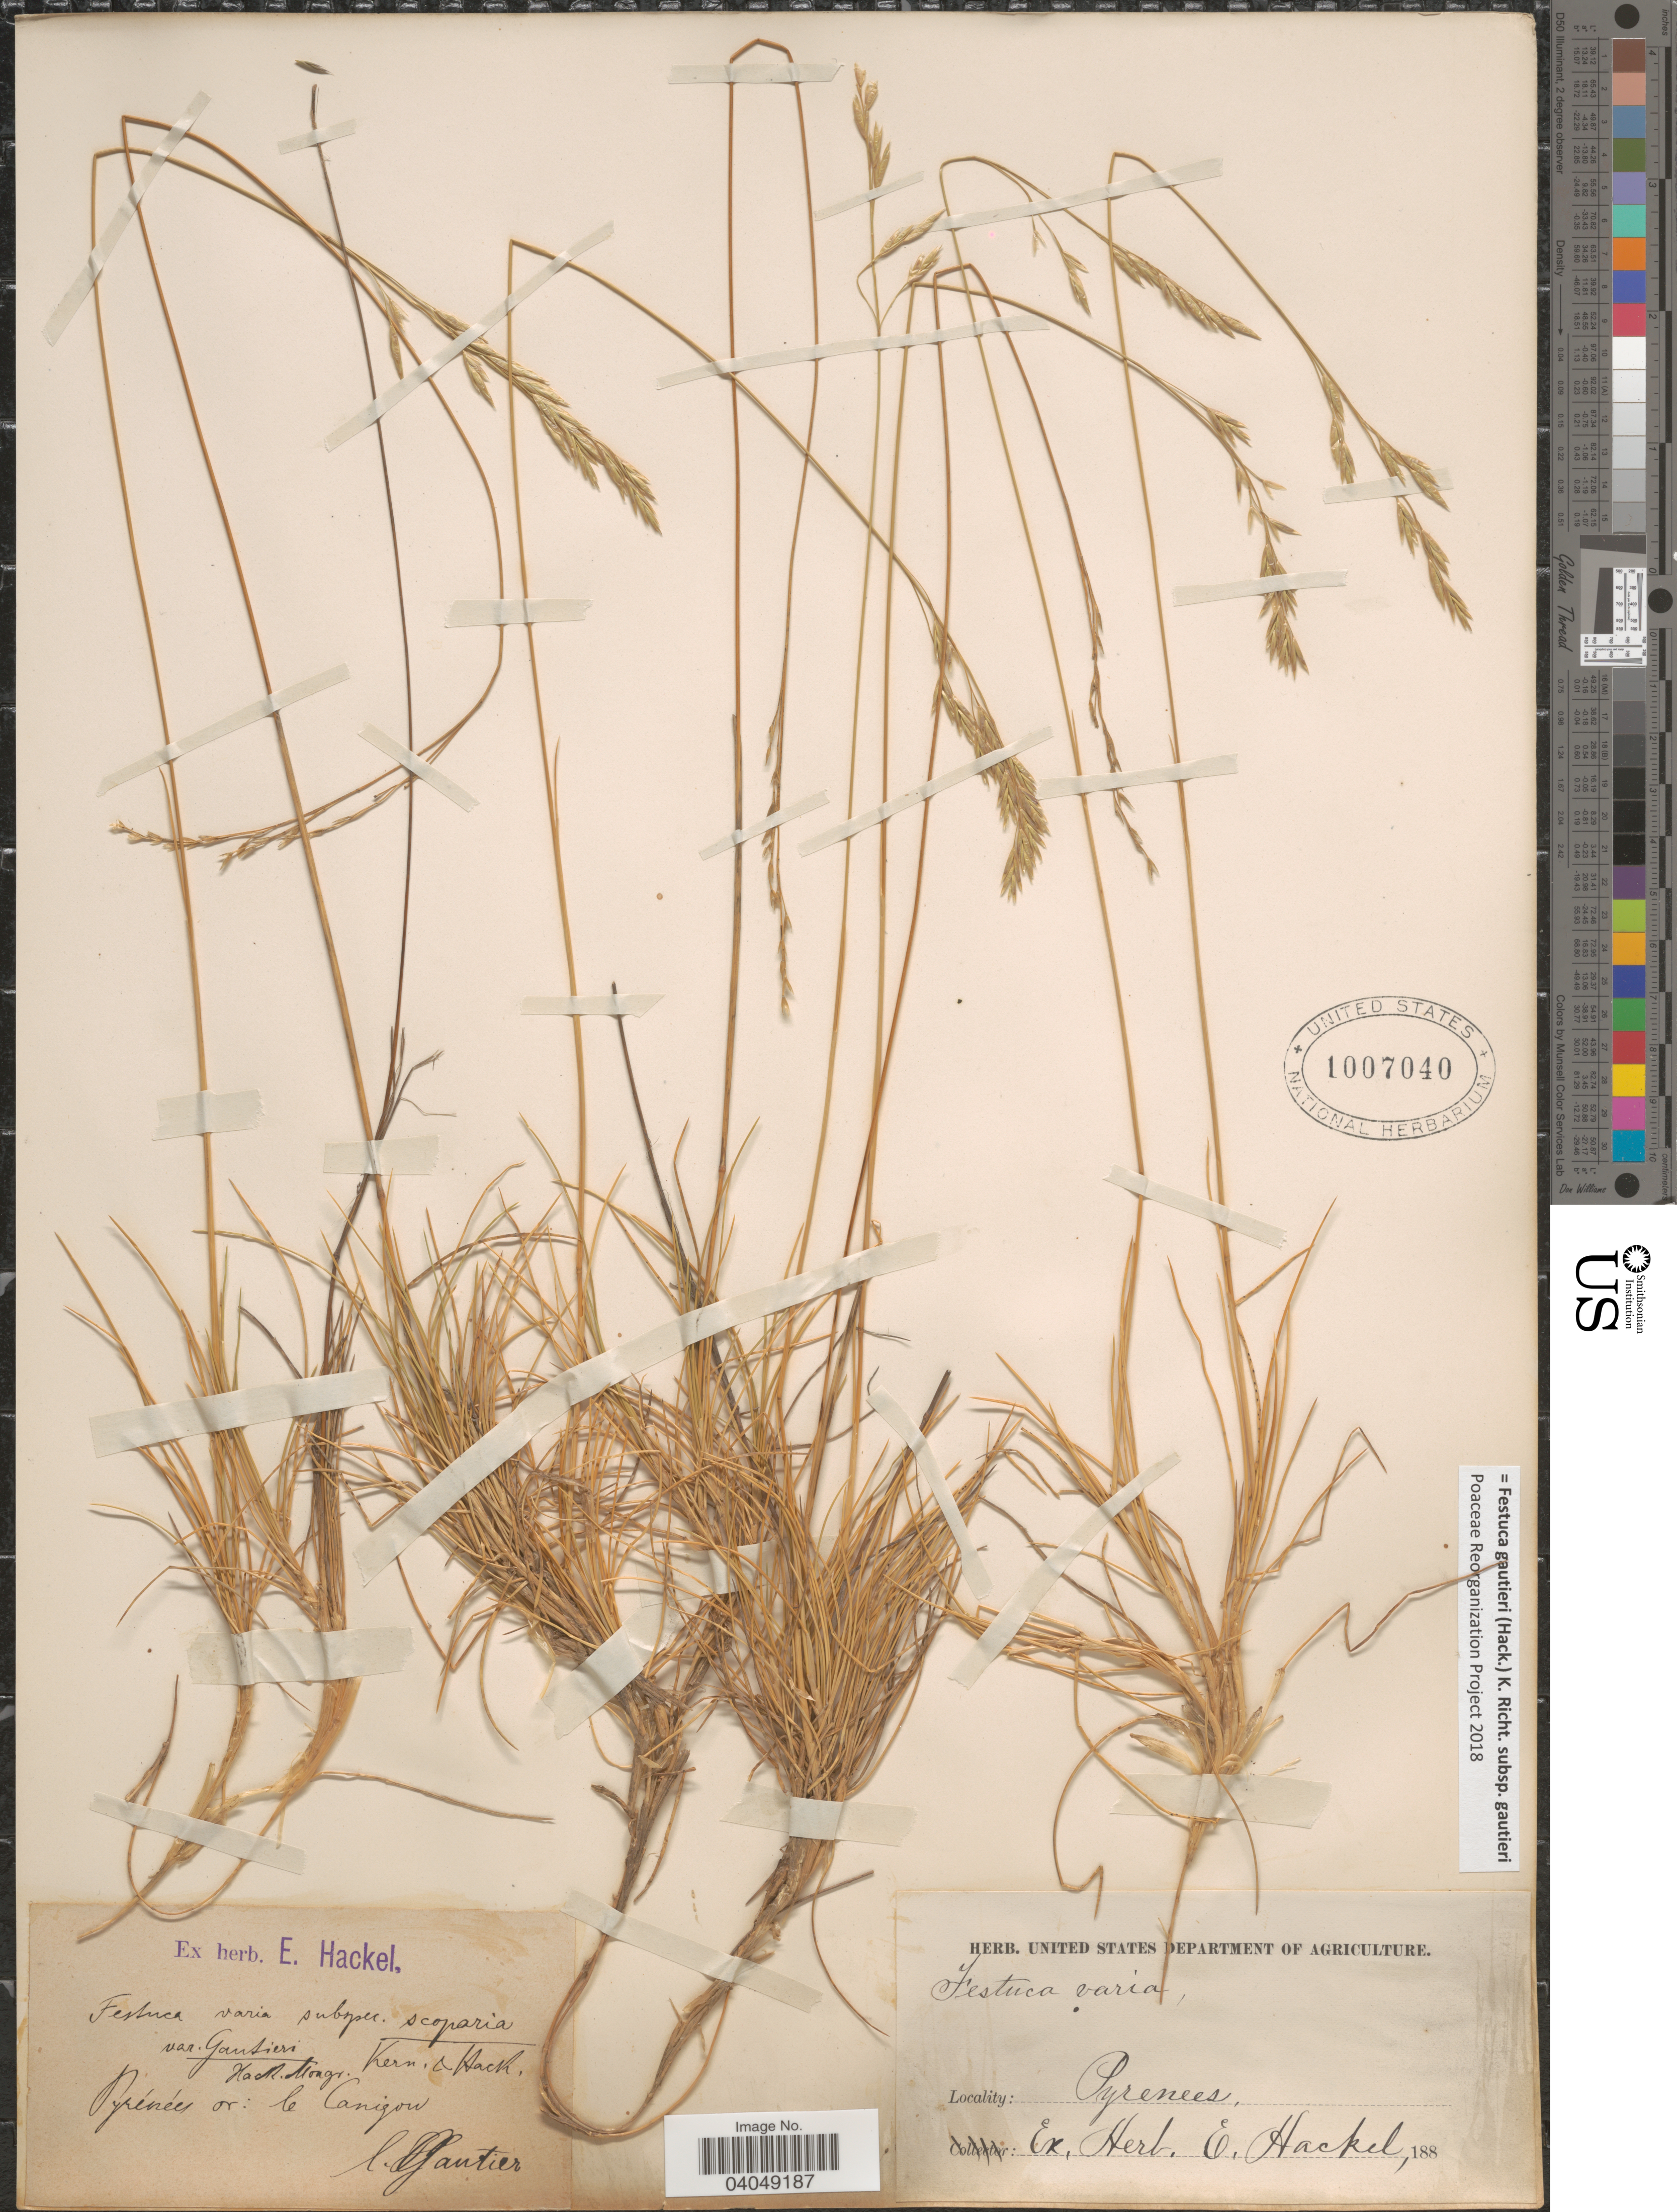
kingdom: Plantae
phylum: Tracheophyta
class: Liliopsida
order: Poales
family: Poaceae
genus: Festuca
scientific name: Festuca gautieri subsp. gautieri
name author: (Hack.) K. Richt.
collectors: -. Gautier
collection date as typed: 188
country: France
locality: Pyrénées or: le Canigou. Pyrenees.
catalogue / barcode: US 1007040